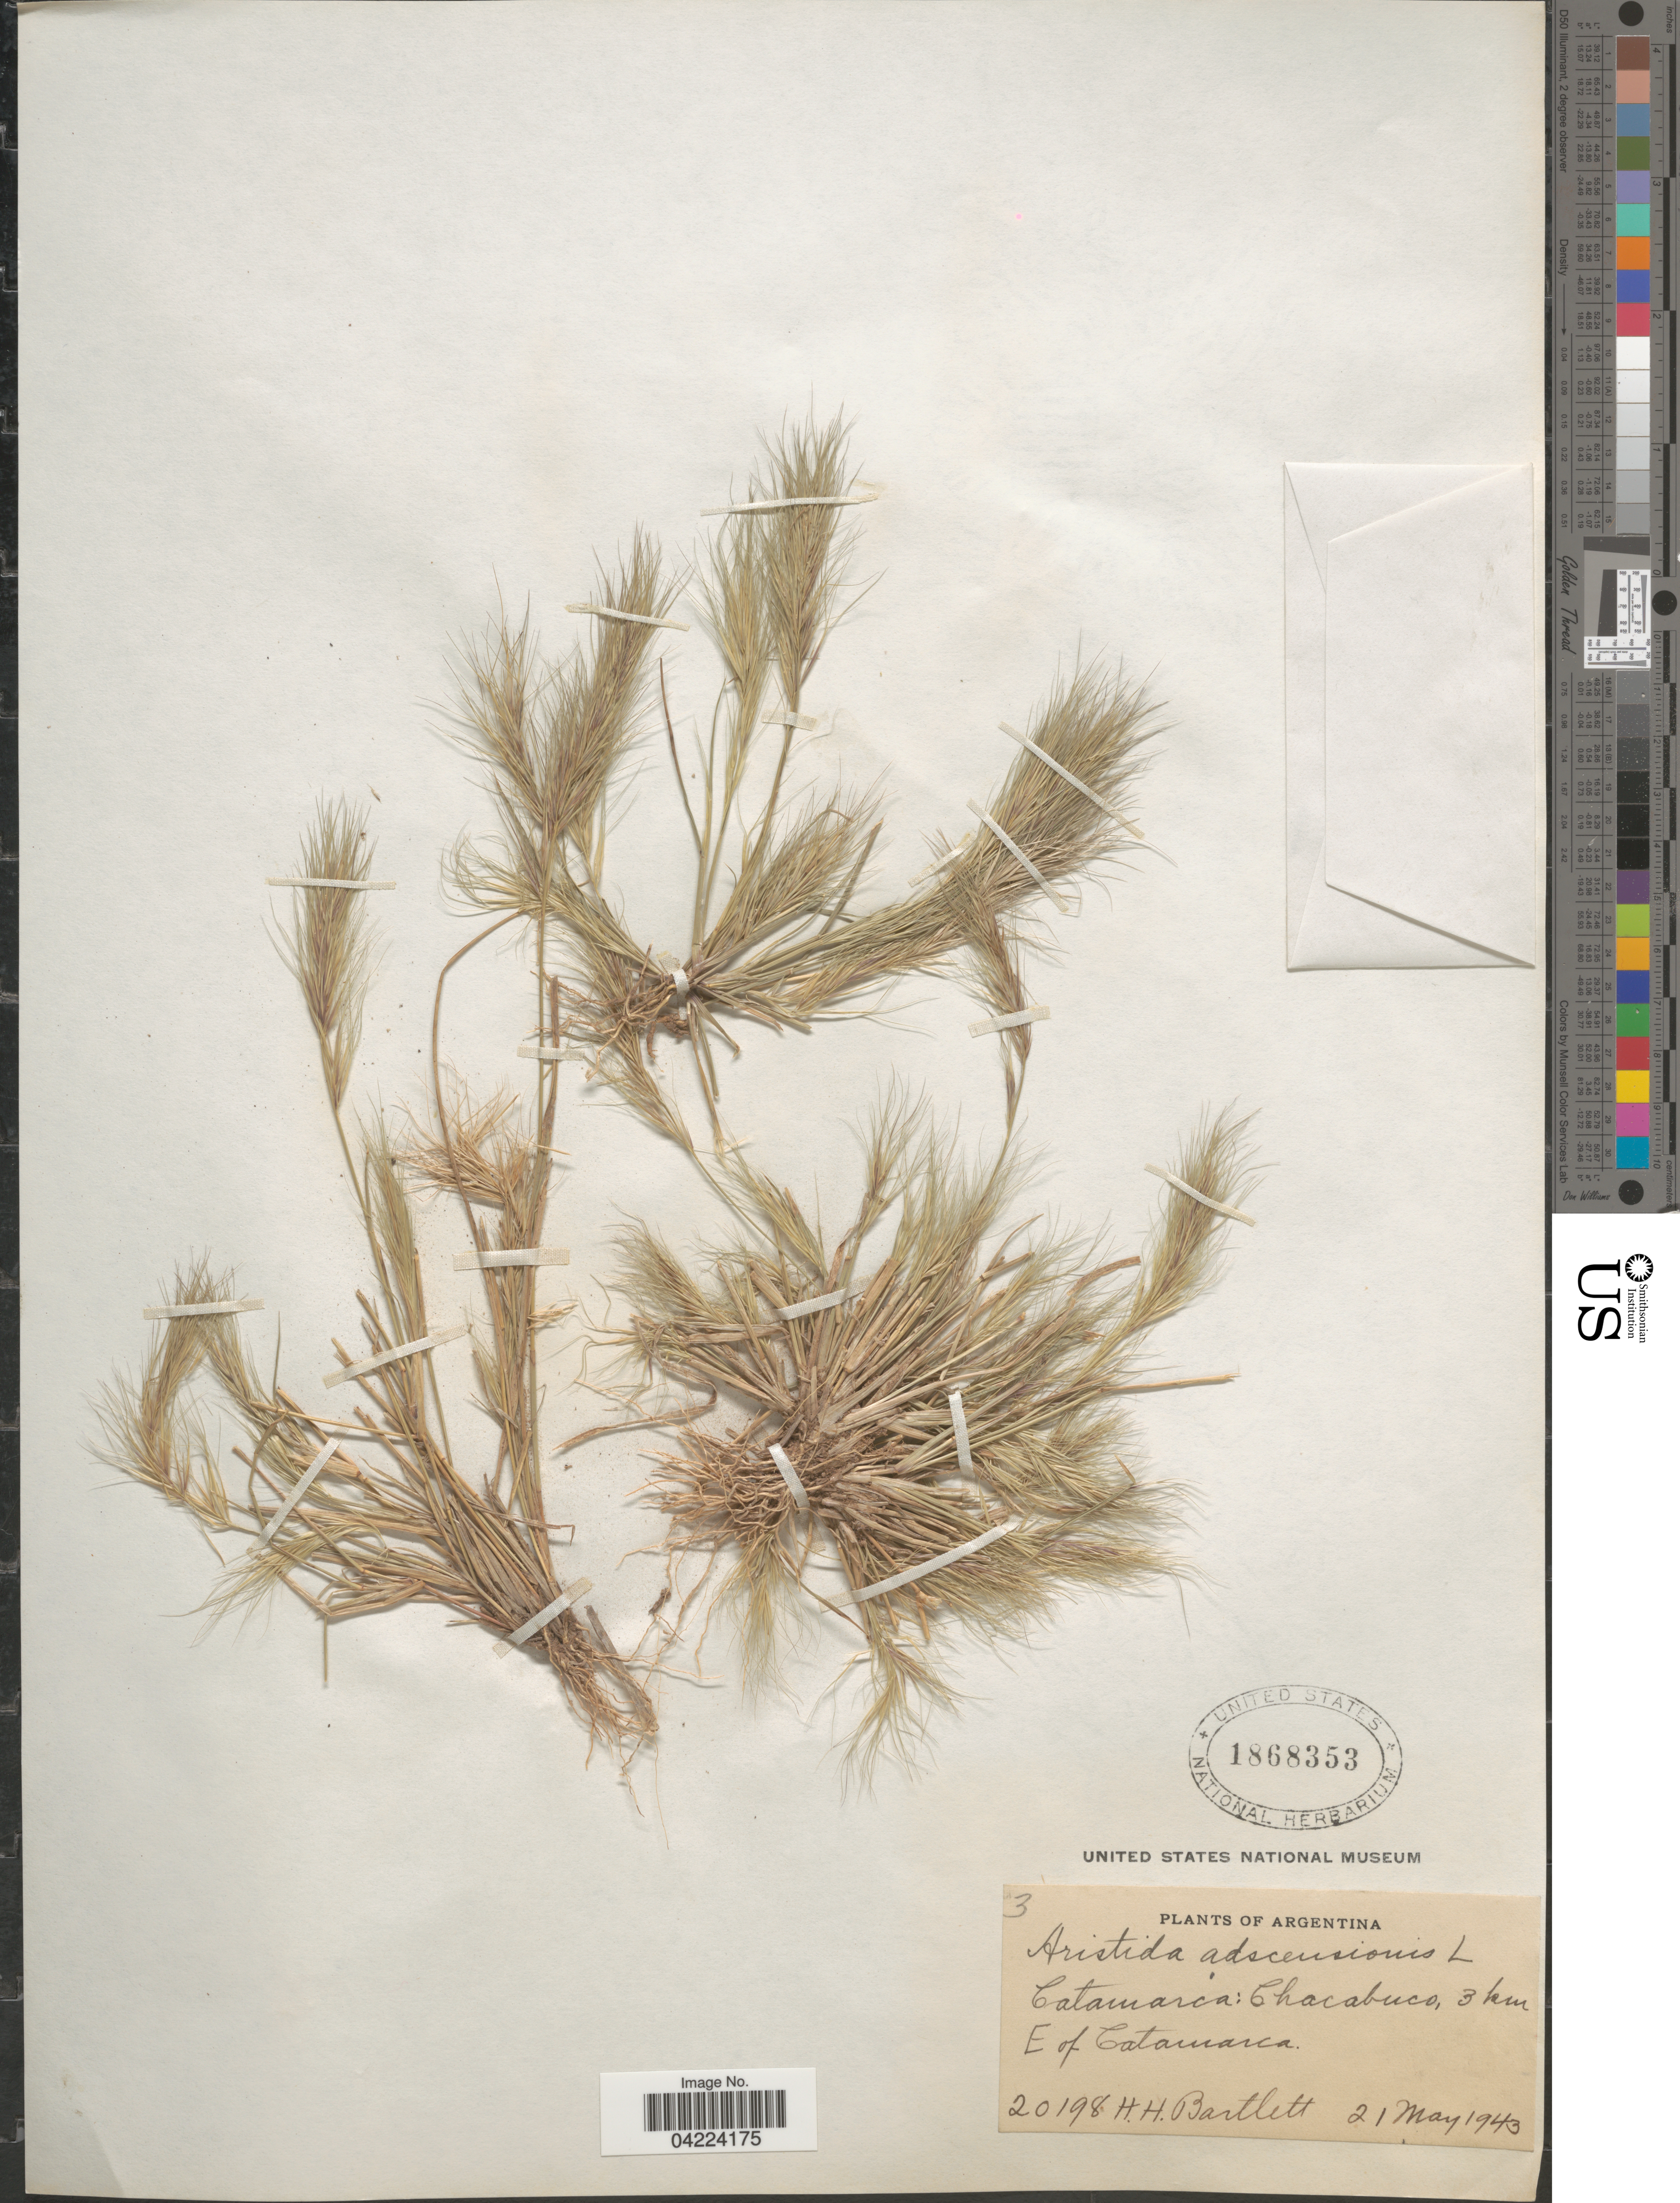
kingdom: Plantae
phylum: Tracheophyta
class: Liliopsida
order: Poales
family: Poaceae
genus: Aristida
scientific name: Aristida adscensionis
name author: L.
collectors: H. H. Bartlett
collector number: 20198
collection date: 1943-05-21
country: Argentina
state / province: Catamarca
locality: Chacabuco, 3 km E of Catamarca.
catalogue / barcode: US 1868353